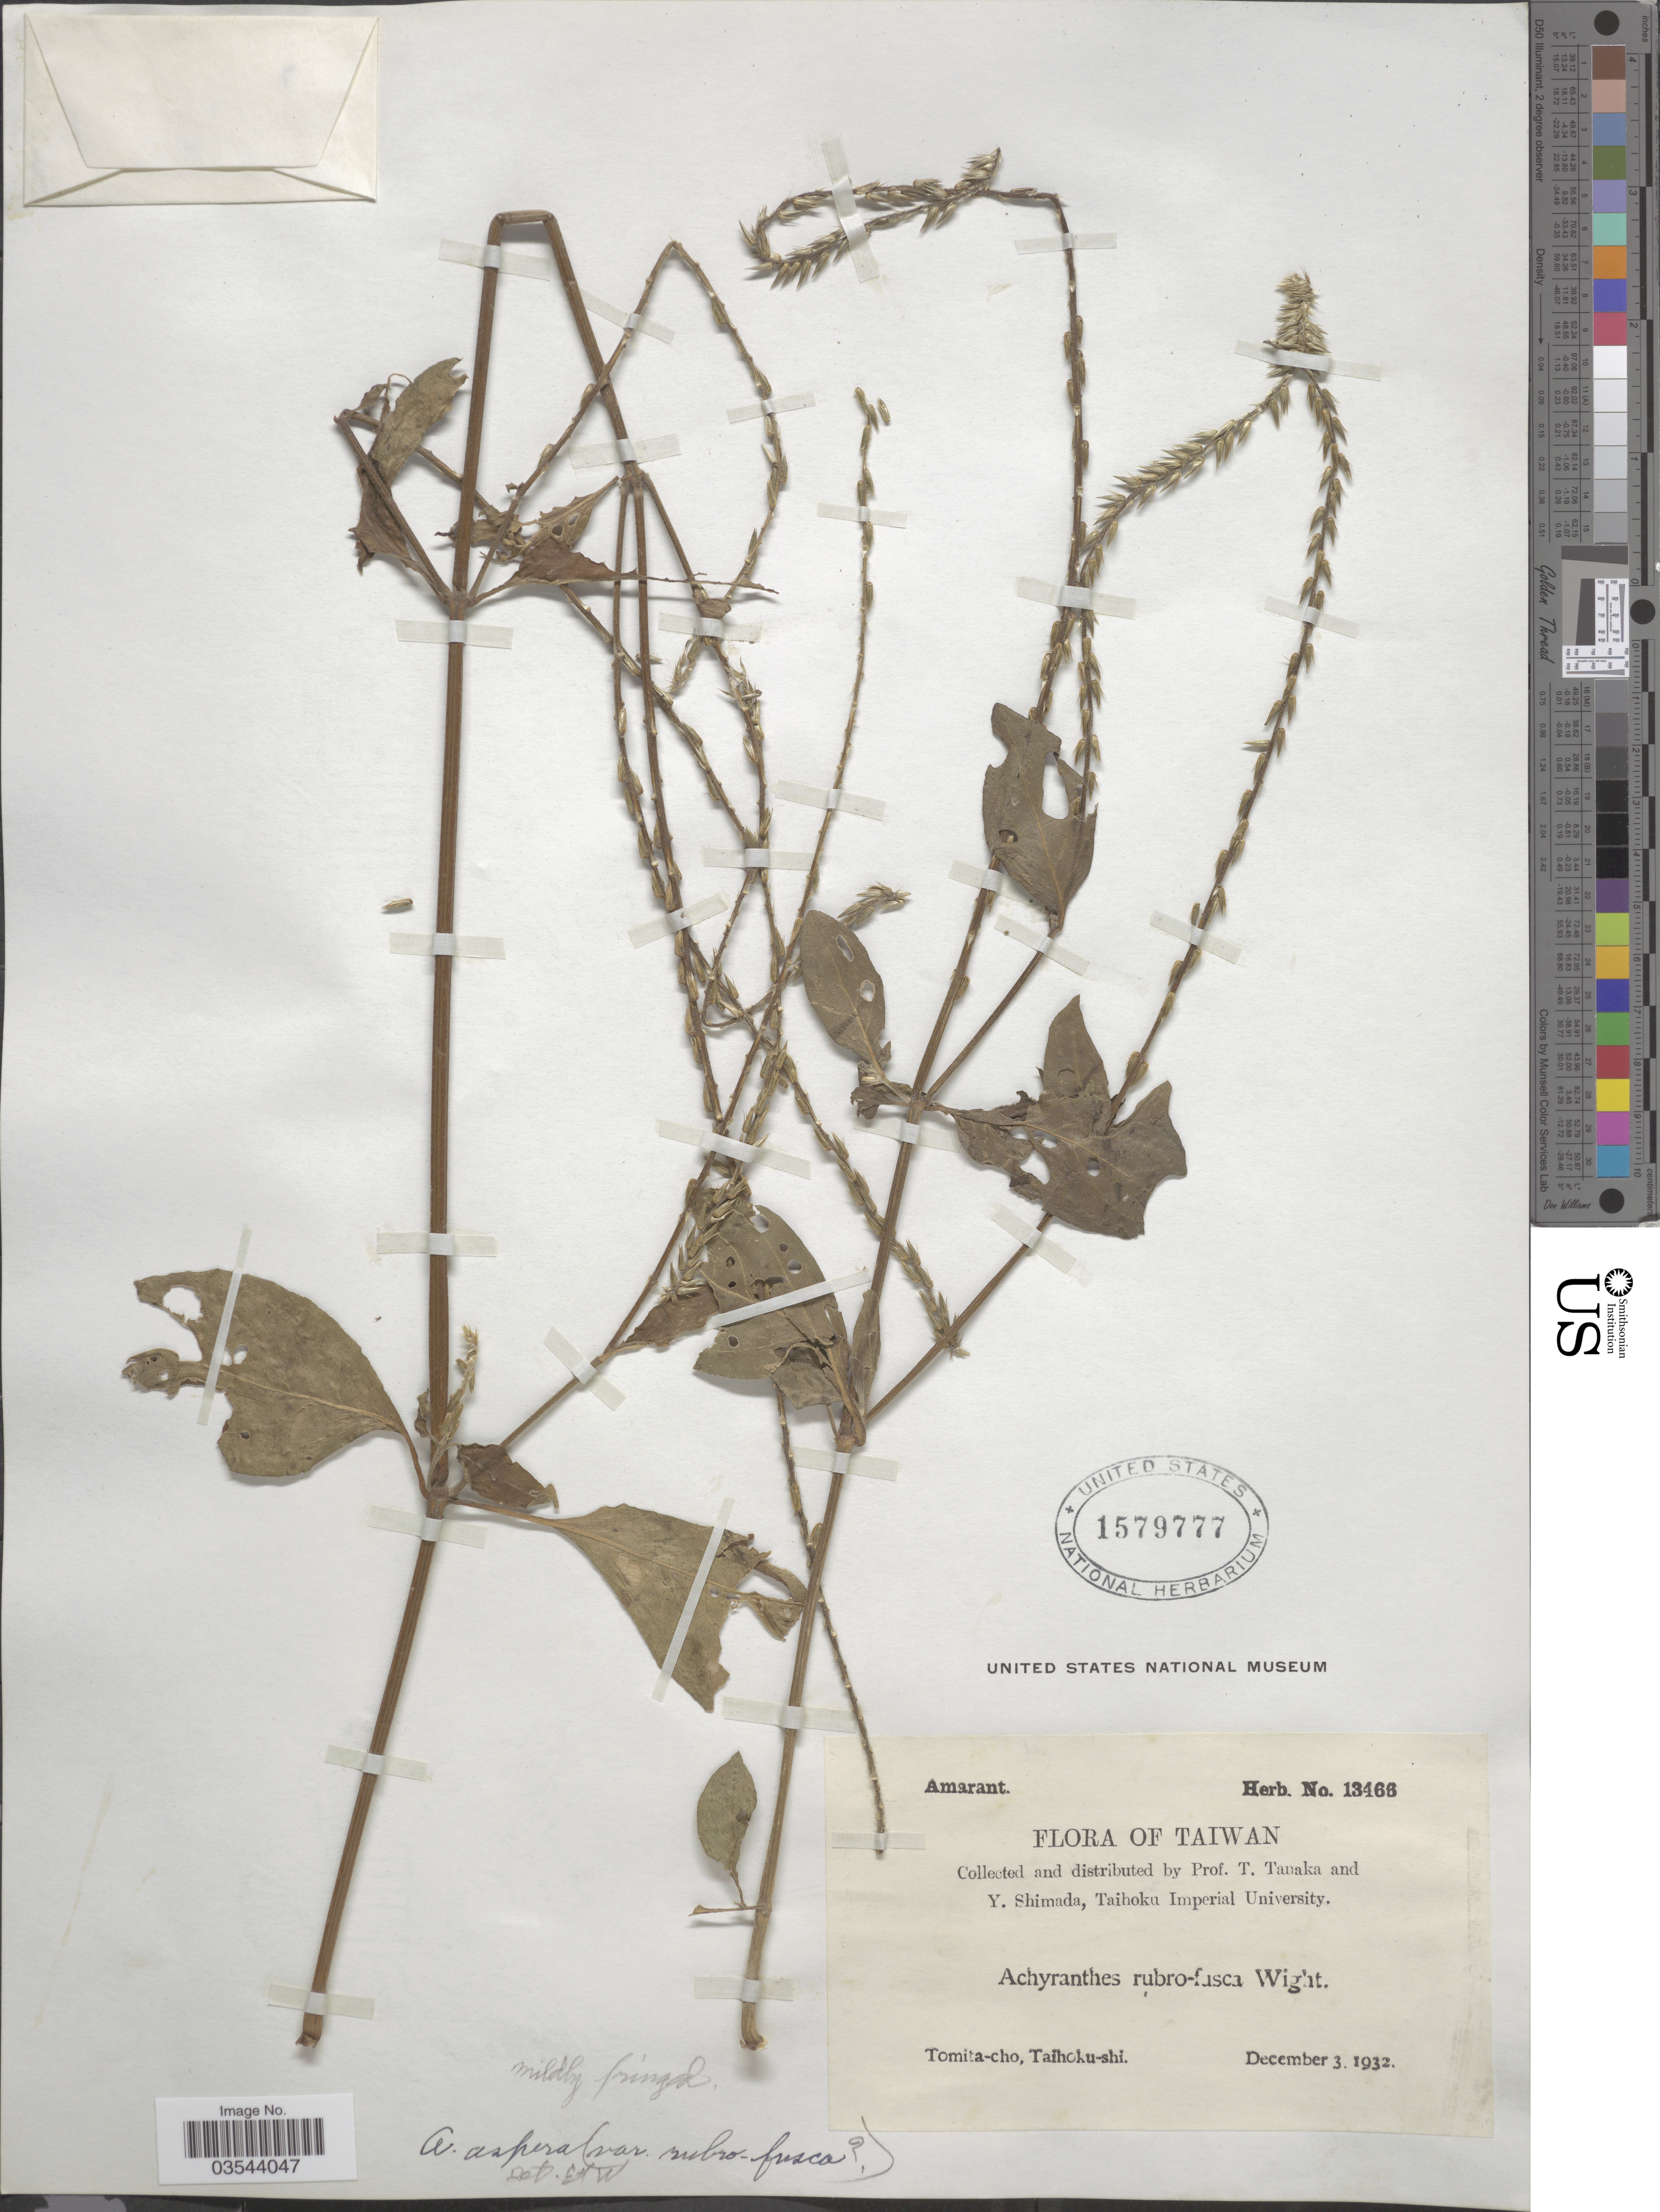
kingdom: Plantae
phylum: Tracheophyta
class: Magnoliopsida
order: Caryophyllales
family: Amaranthaceae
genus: Achyranthes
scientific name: Achyranthes aspera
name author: L.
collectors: T. Tanaka & Y. Shimada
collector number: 13466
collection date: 1932-12-03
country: Taiwan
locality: Tomita-cho, Taihoku-shi.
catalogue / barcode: US 1579777